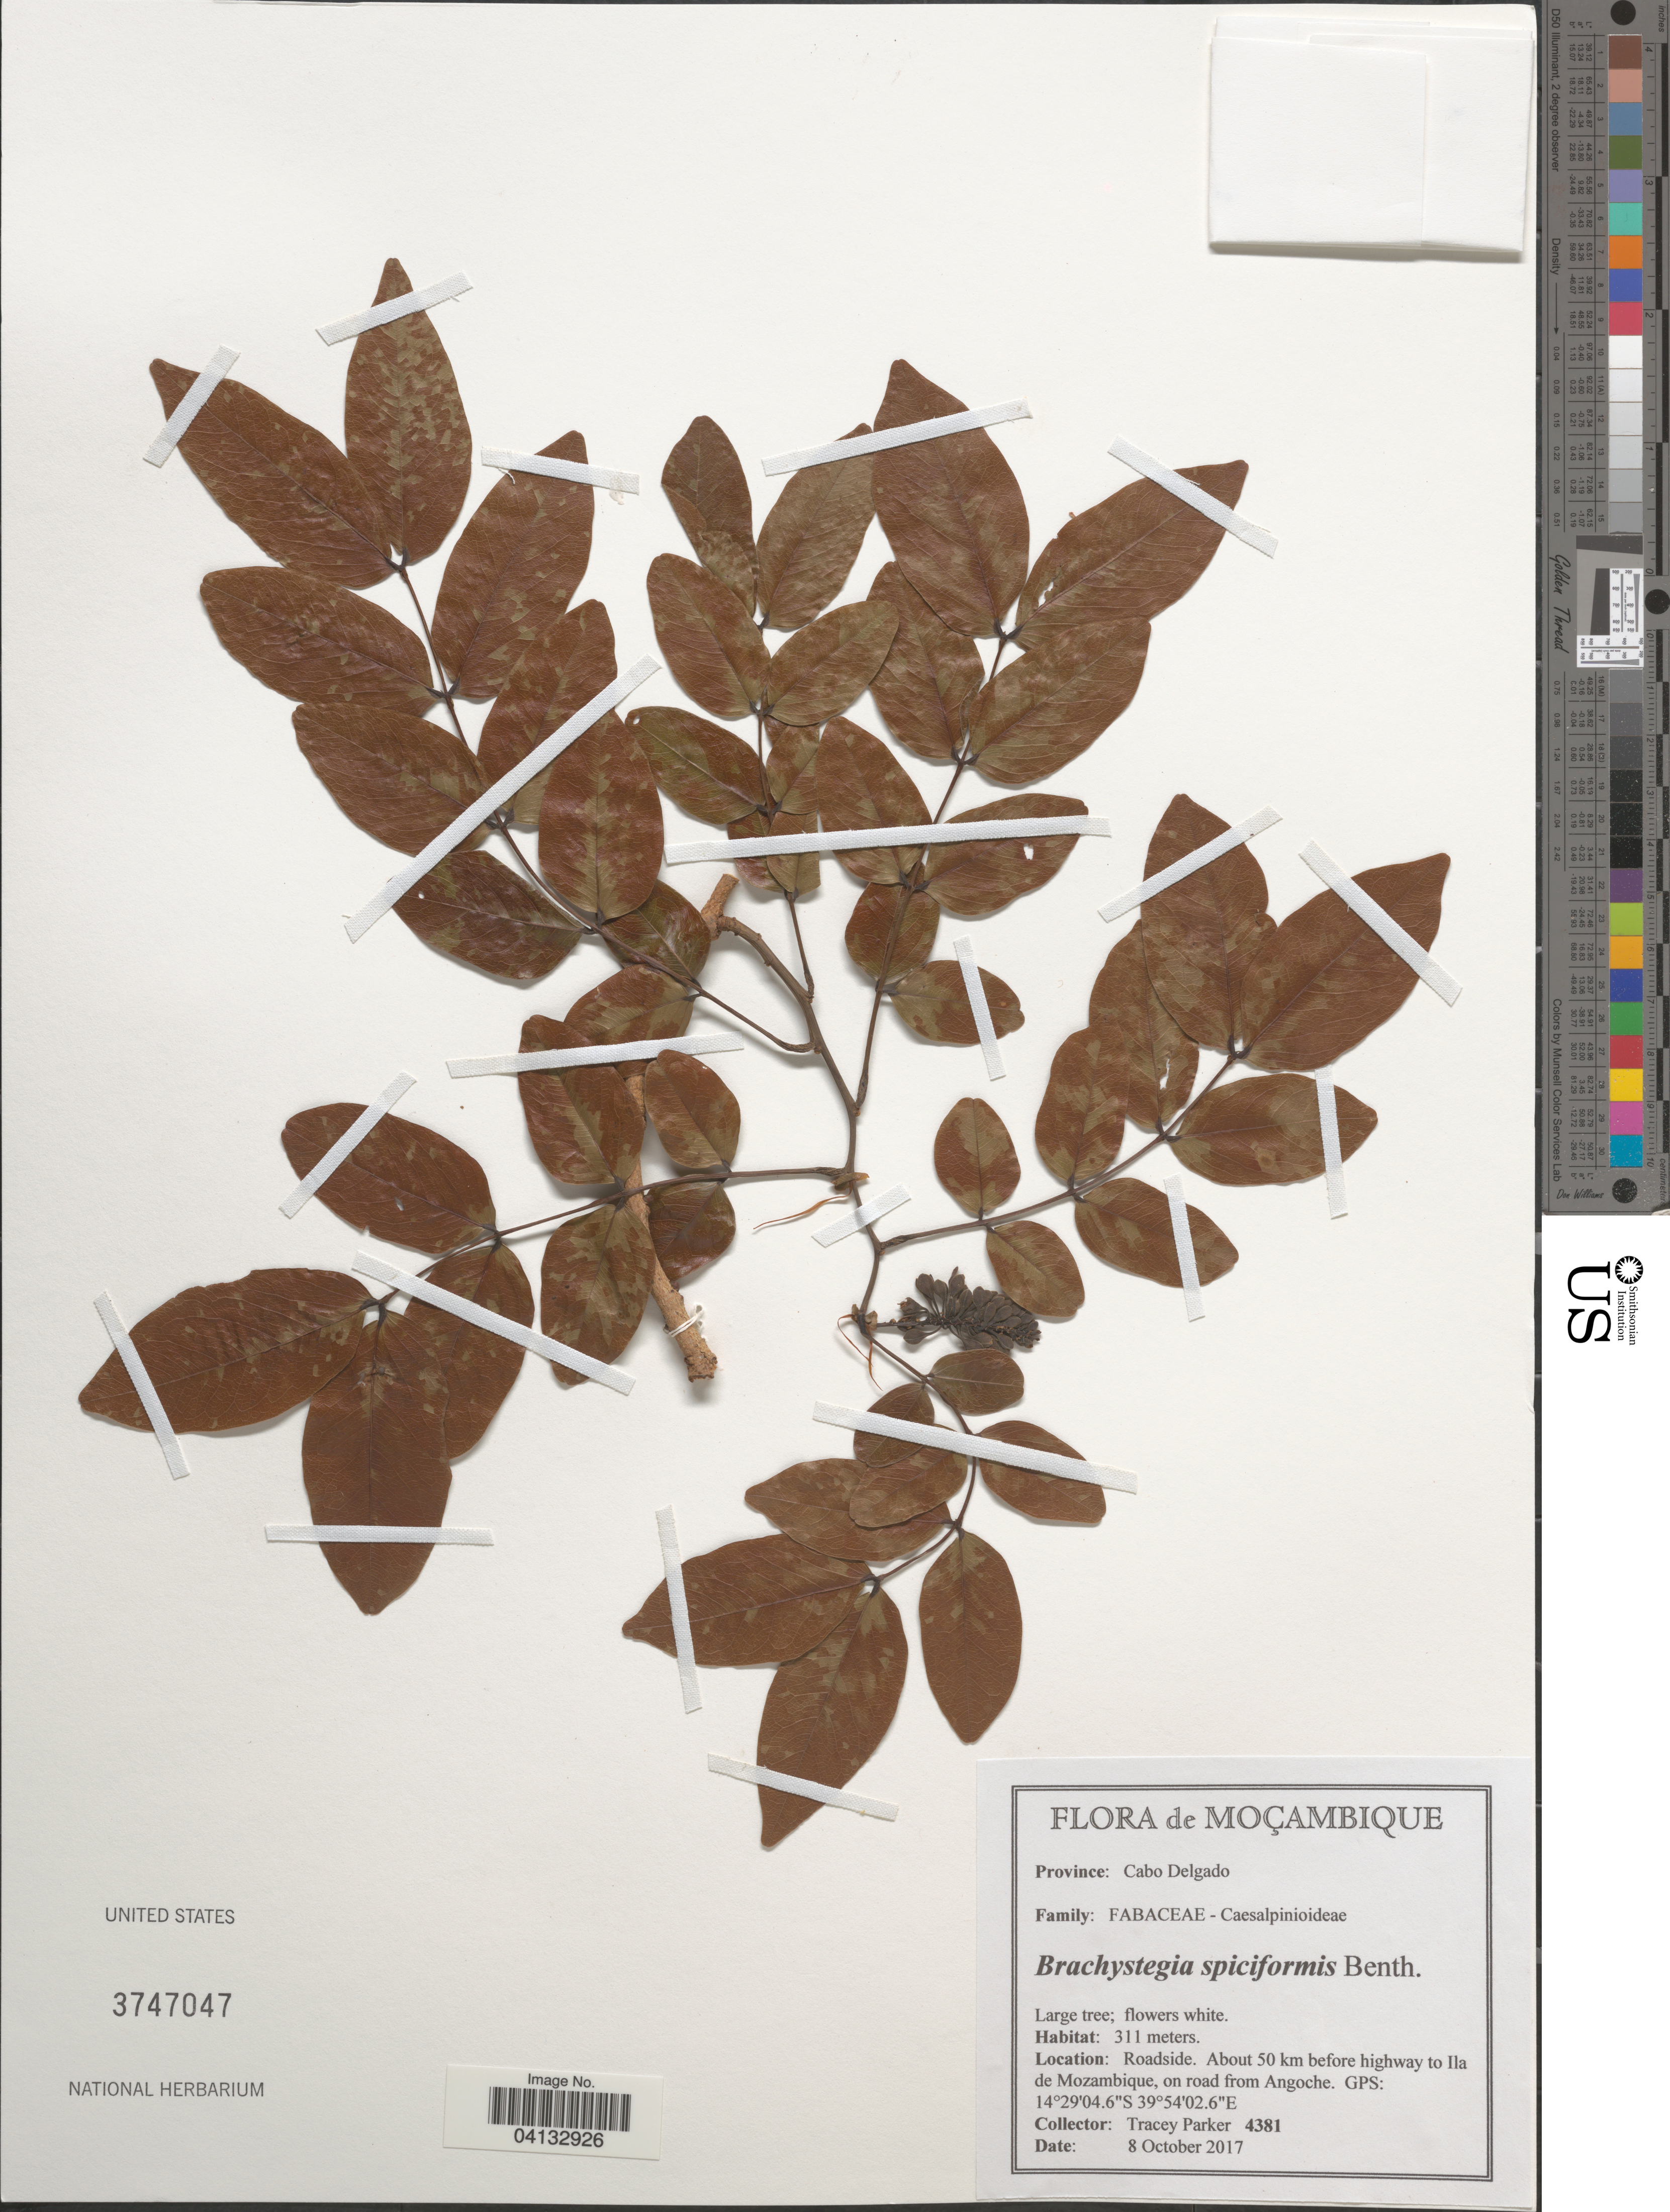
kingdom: Plantae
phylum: Tracheophyta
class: Magnoliopsida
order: Fabales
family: Fabaceae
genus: Brachystegia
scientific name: Brachystegia spiciformis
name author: Benth.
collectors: T. Parker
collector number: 4381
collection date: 2017-10-08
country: Mozambique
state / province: Cabo Delgado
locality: Roadside. About 50 km before highway to Ila de Mozambique, on road from Angoche.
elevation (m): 311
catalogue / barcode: US 3747047